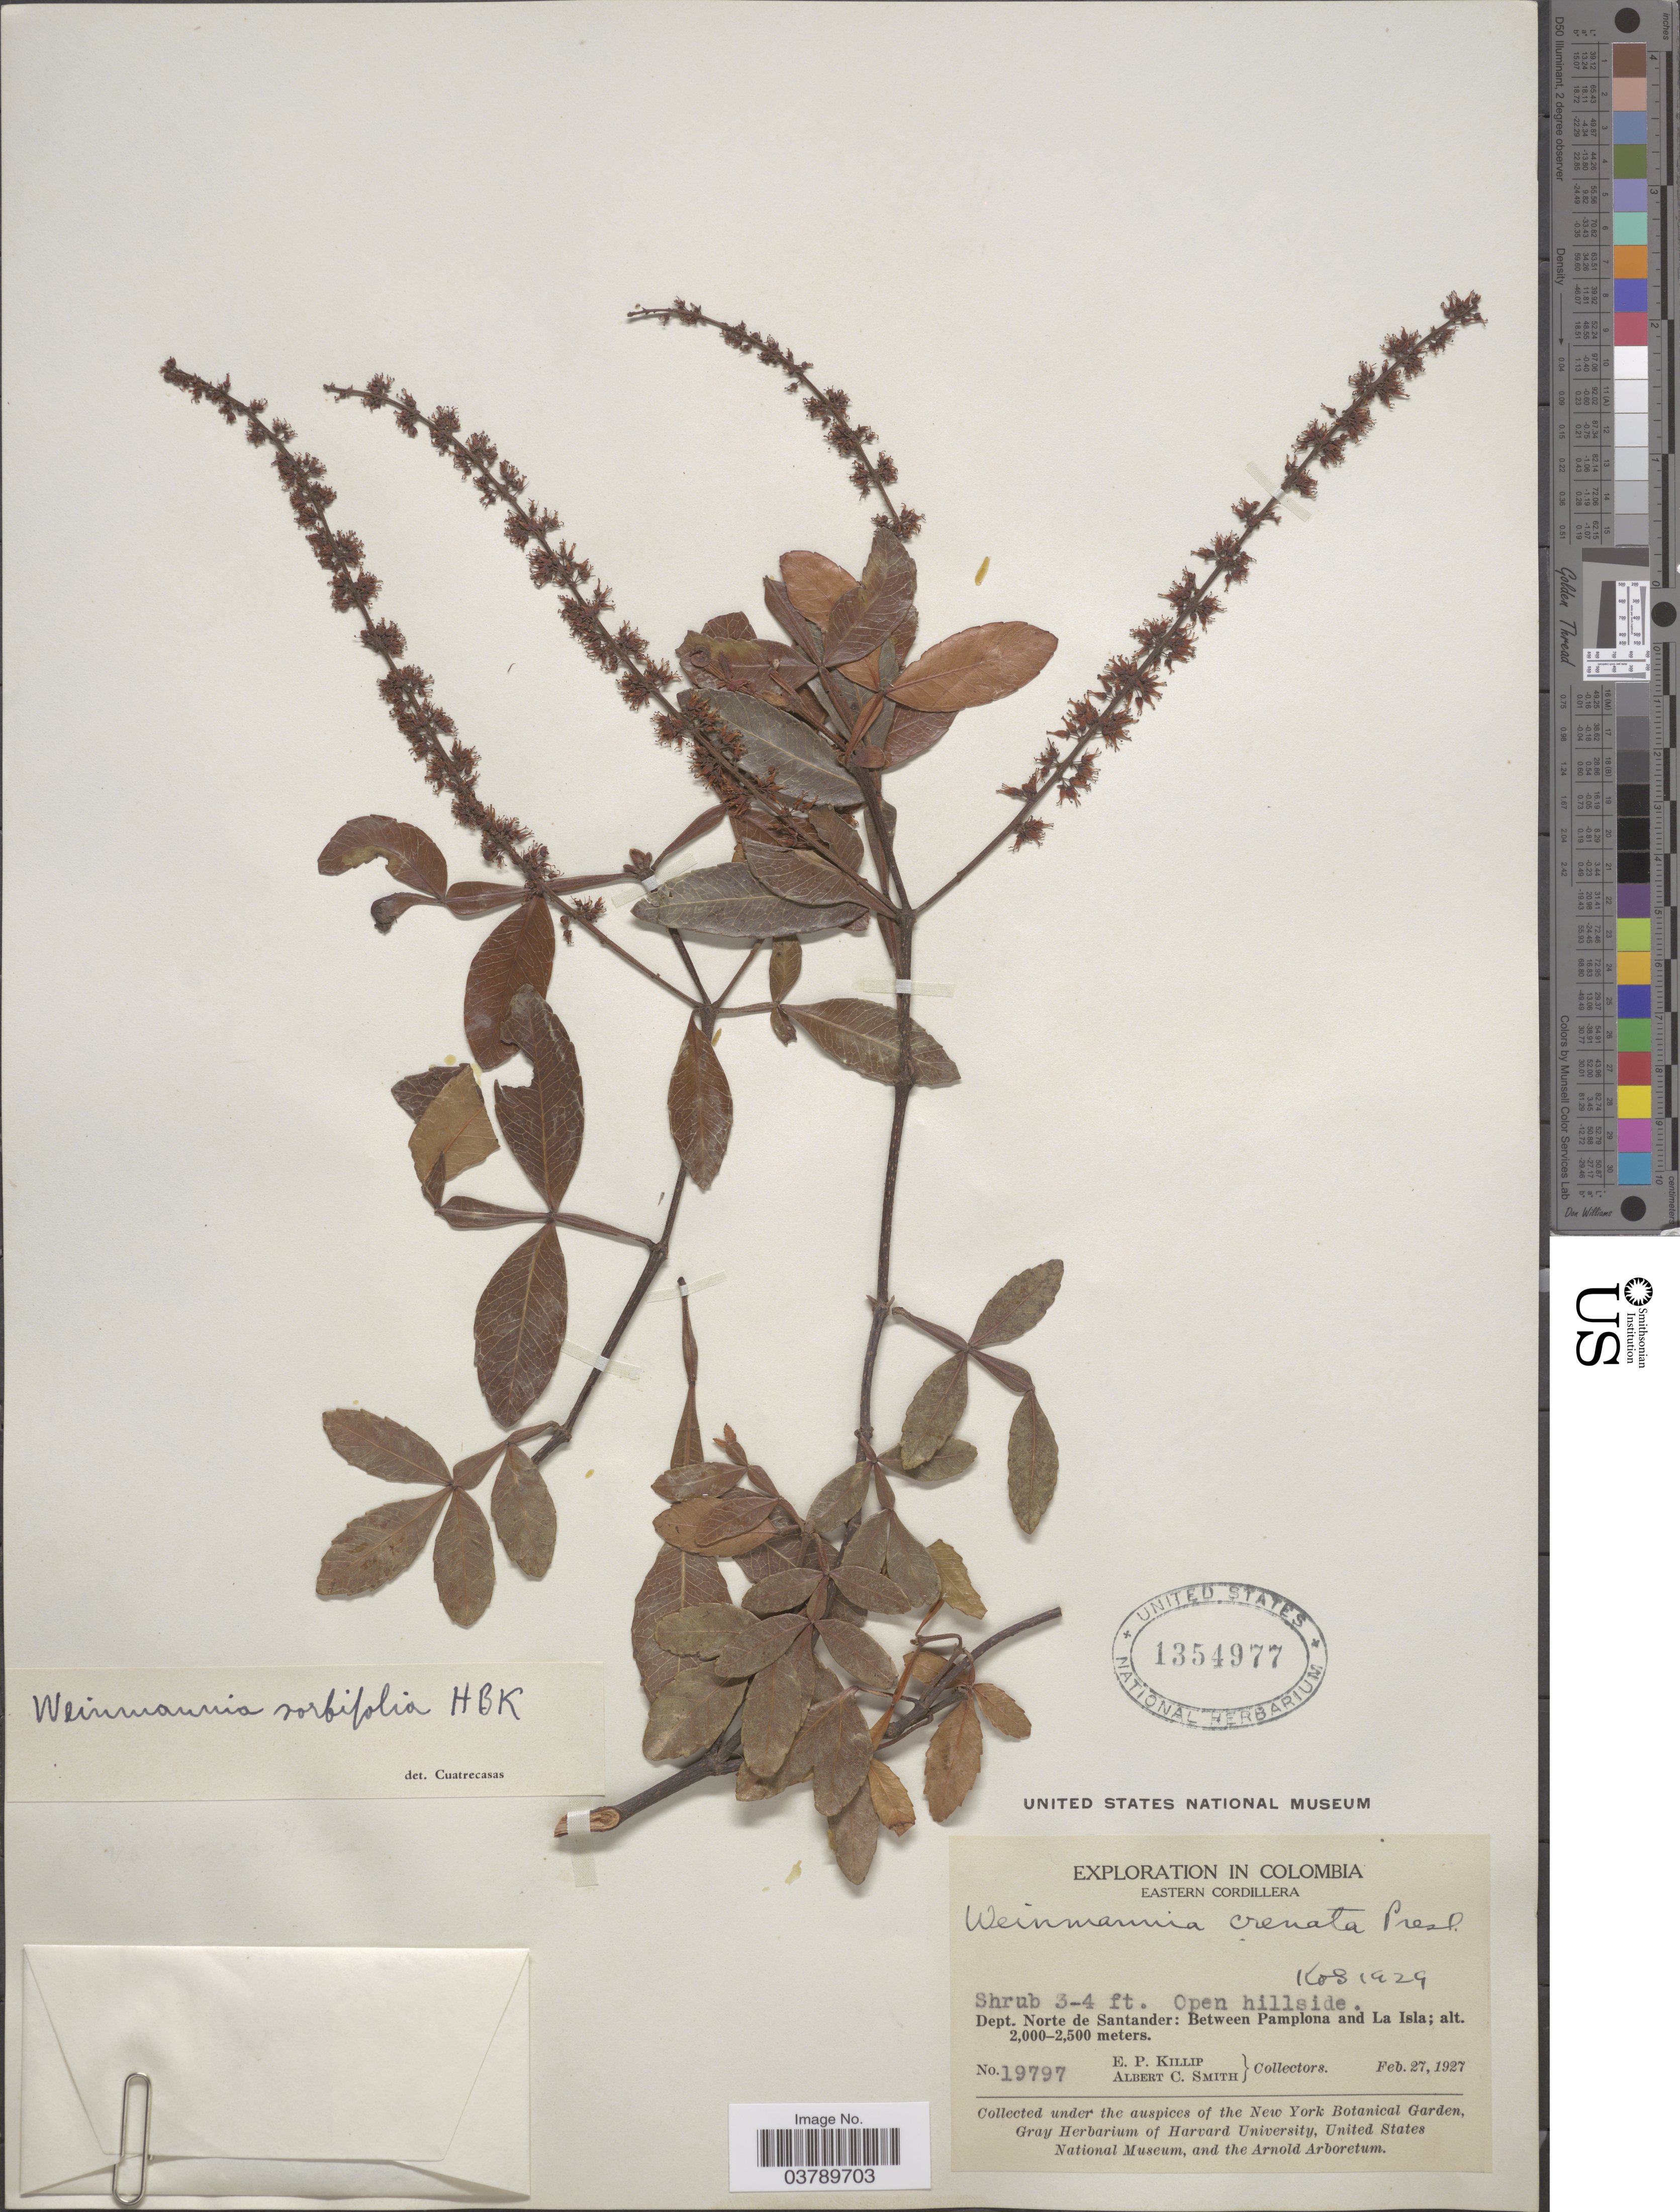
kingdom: Plantae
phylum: Tracheophyta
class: Magnoliopsida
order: Oxalidales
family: Cunoniaceae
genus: Weinmannia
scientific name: Weinmannia sorbifolia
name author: Kunth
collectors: E. P. Killip & A. C. Smith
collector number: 19797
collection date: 1927-02-27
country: Colombia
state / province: Norte de Santander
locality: Eastern Cordillera. Dept. Norte de Santander: Between Pamplona and La Isla.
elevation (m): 2000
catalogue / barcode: US 1354977